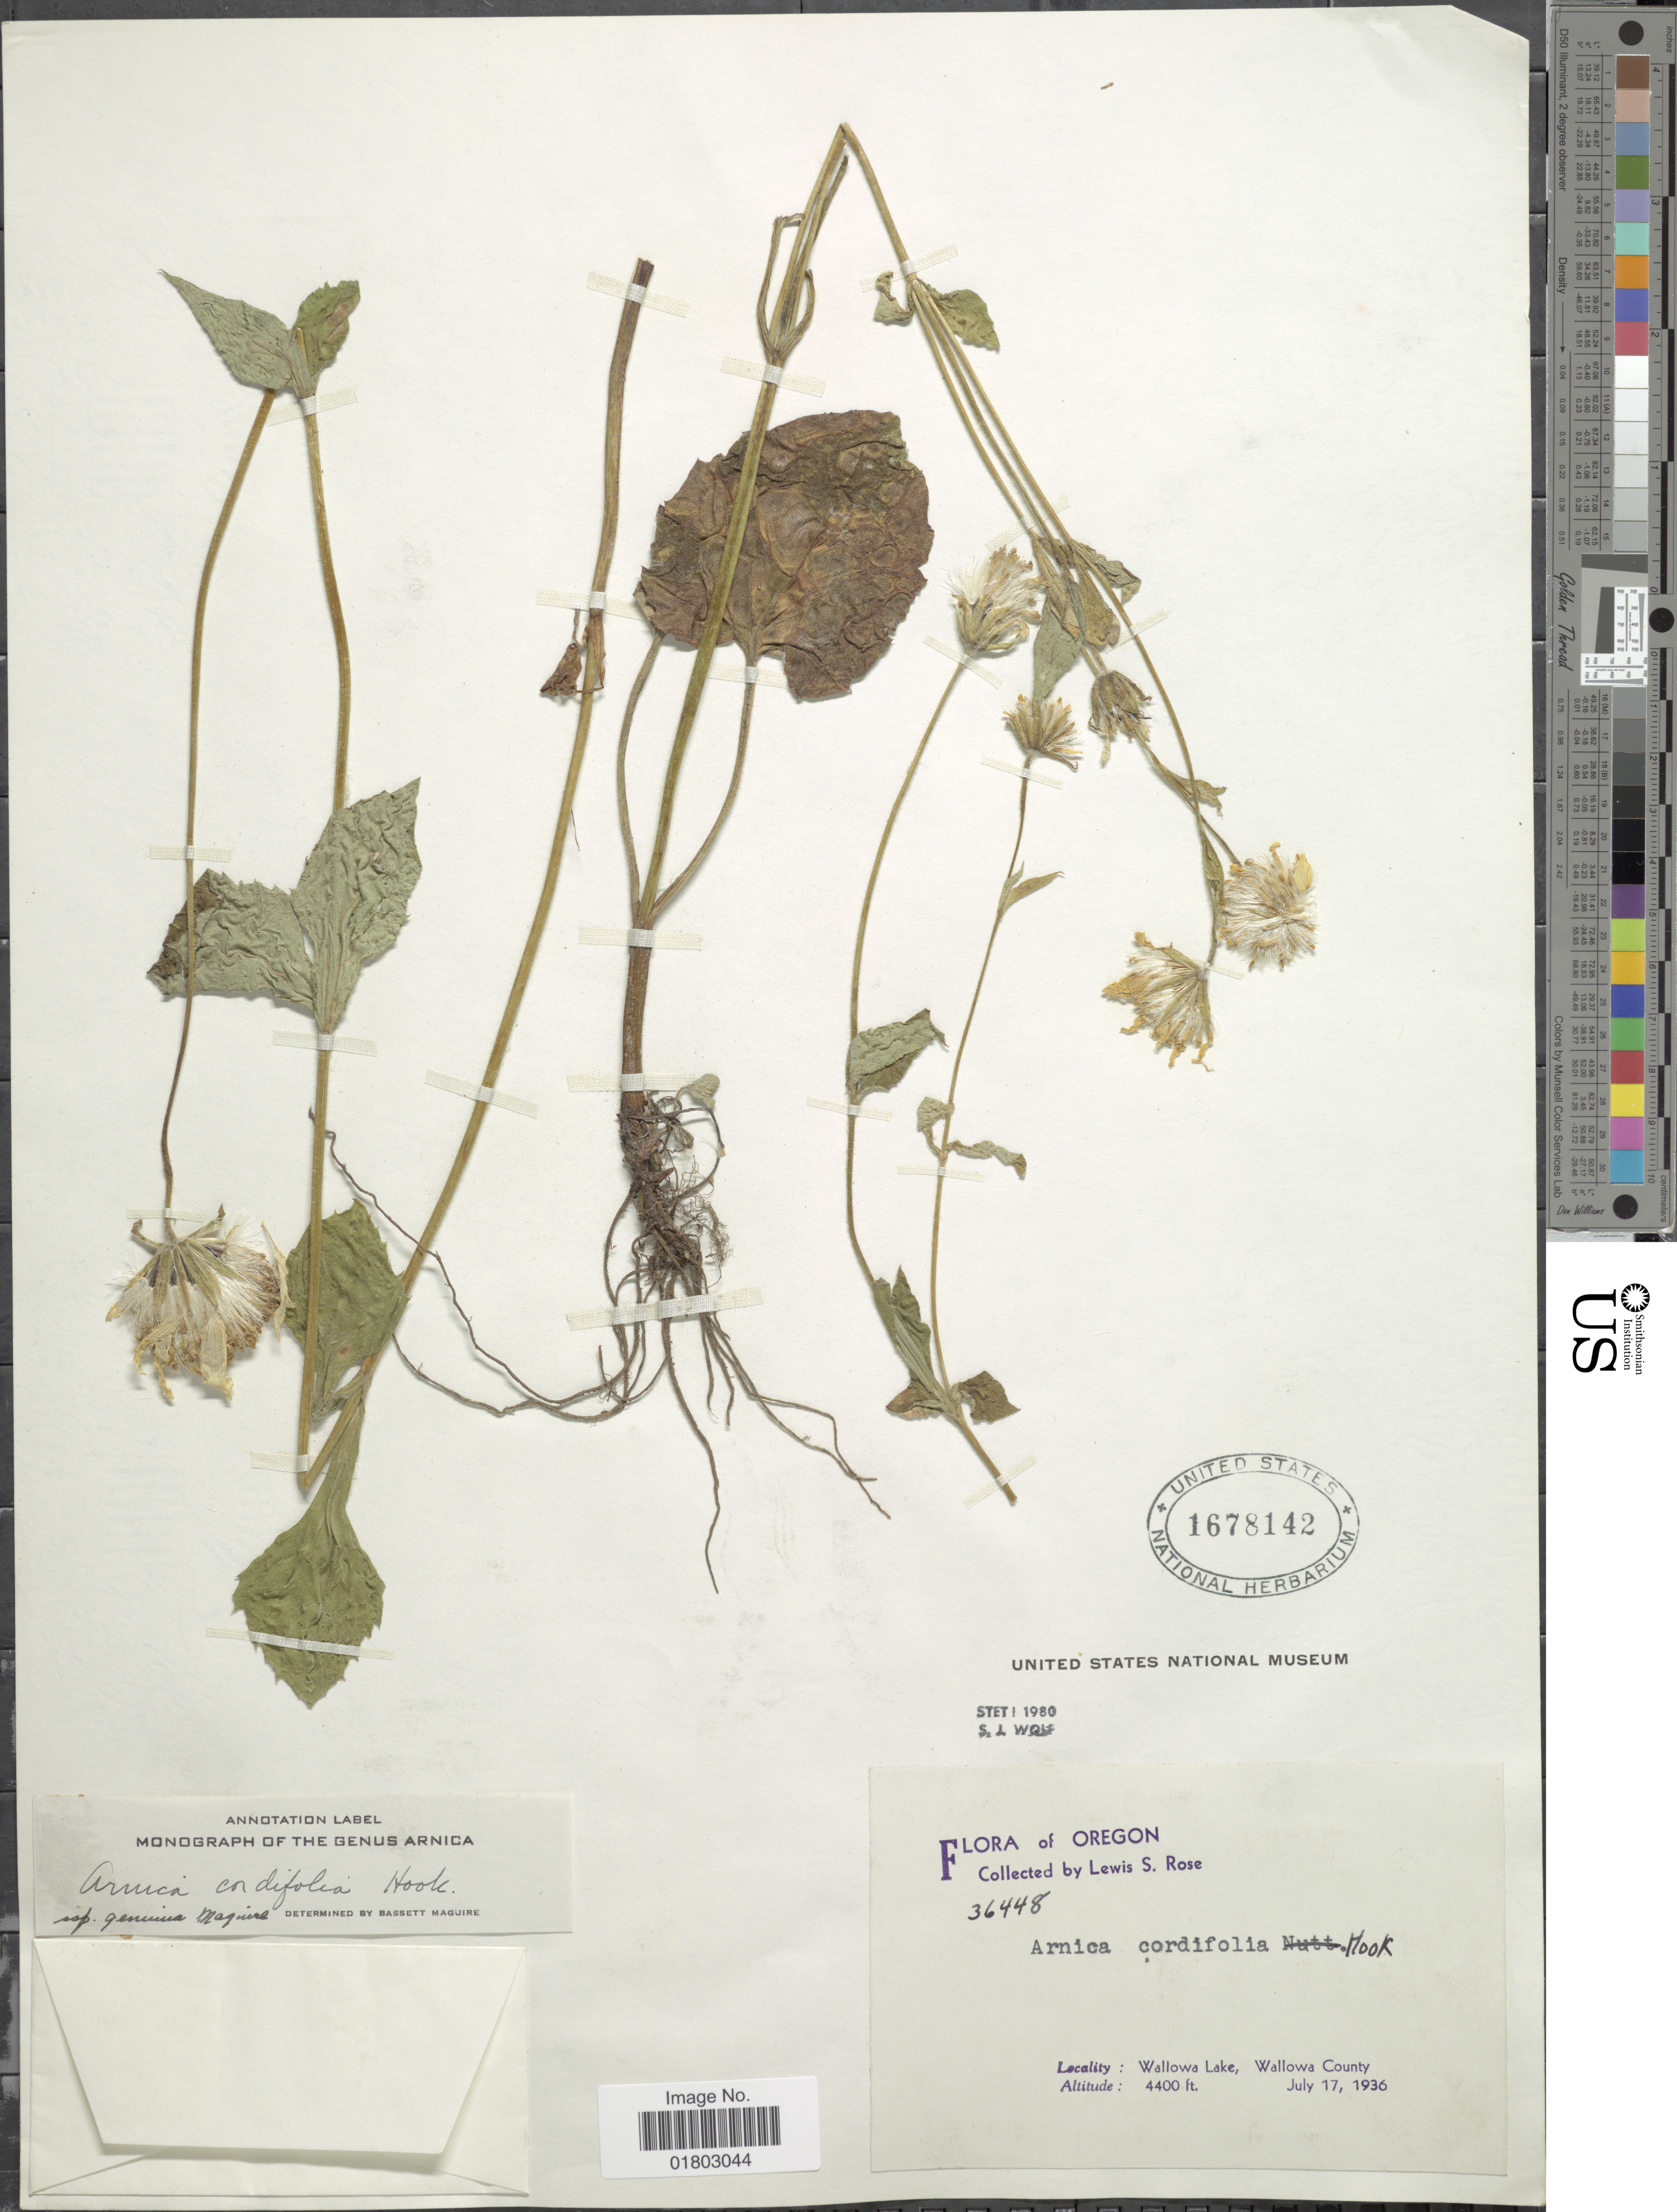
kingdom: Plantae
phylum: Tracheophyta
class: Magnoliopsida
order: Asterales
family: Asteraceae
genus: Arnica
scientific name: Arnica cordifolia subsp. genuina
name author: Maguire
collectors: L. S. Rose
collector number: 36448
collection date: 1936-07-17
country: United States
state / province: Oregon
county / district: Wallowa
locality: Wallowa Lake, Wallowa County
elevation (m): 1341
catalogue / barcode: US 1678142